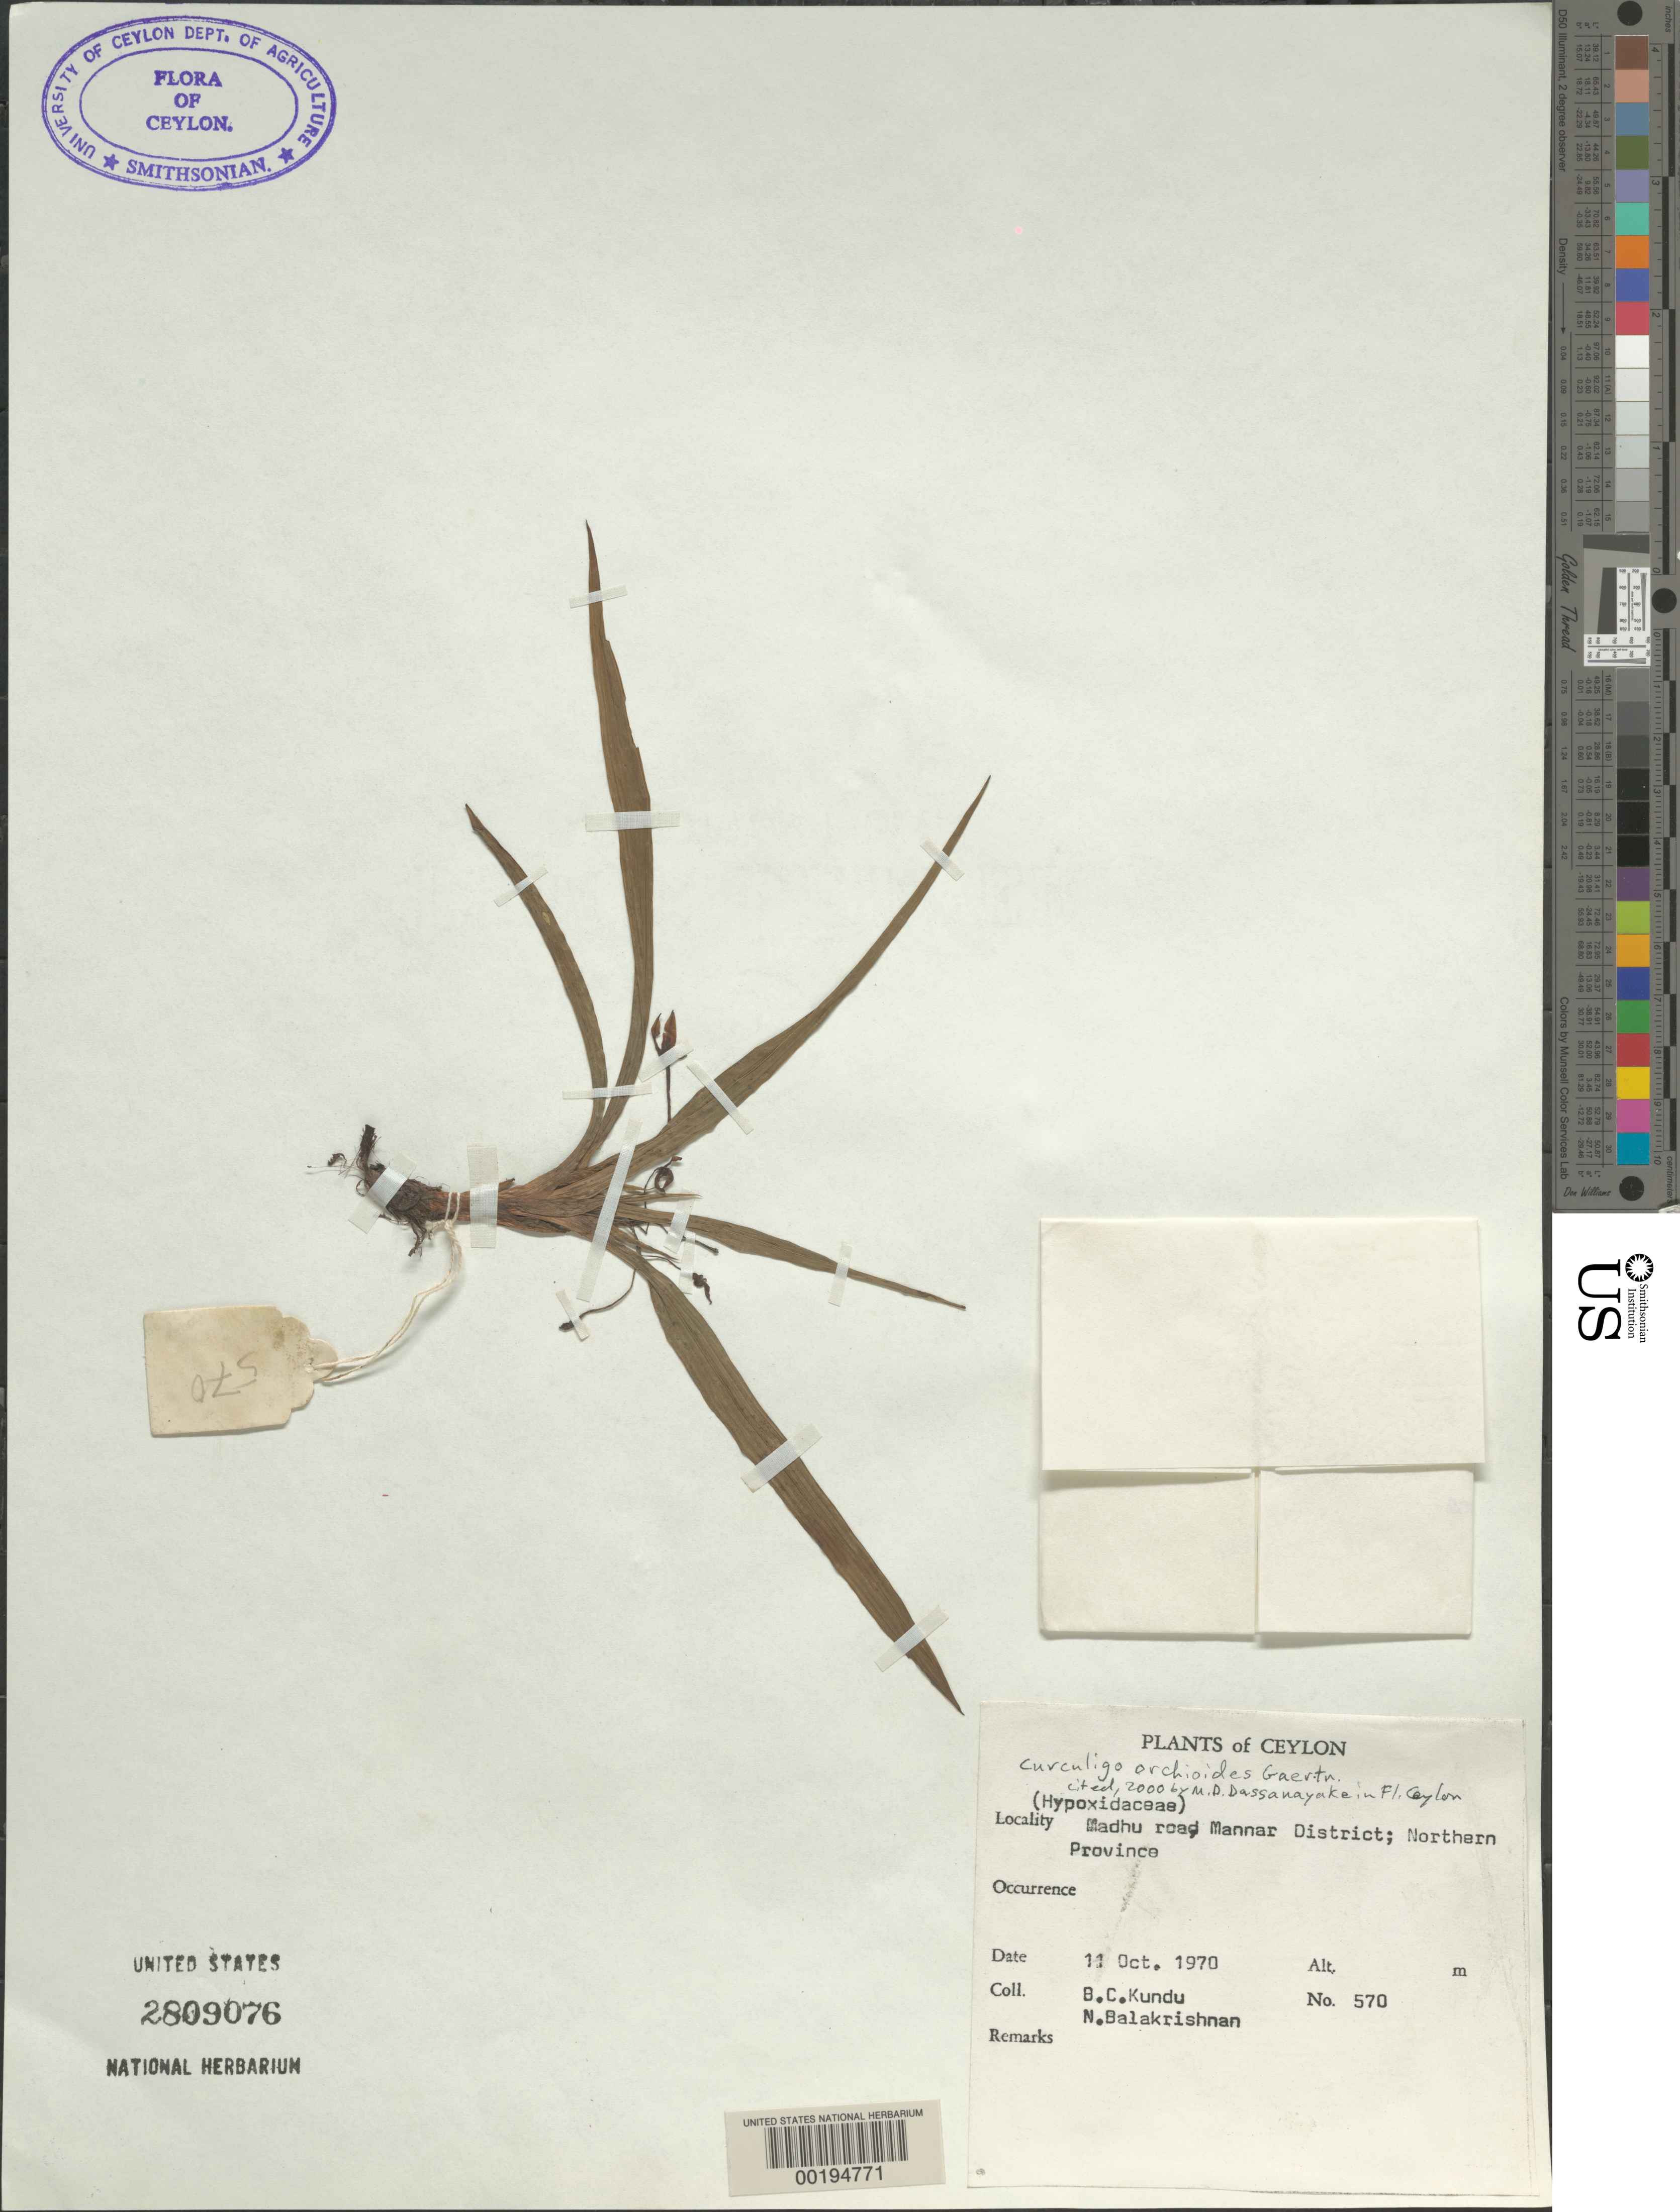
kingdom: Plantae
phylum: Tracheophyta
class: Liliopsida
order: Asparagales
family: Hypoxidaceae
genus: Curculigo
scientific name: Curculigo orchioides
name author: Gaertn.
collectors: B. C. Kundu & N. Balakrishnan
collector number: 570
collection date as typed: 11 Oct 1970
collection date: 1970-10-11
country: Sri Lanka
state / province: Northern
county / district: Mannar Dist.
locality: Madhu road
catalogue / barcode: US 2809076